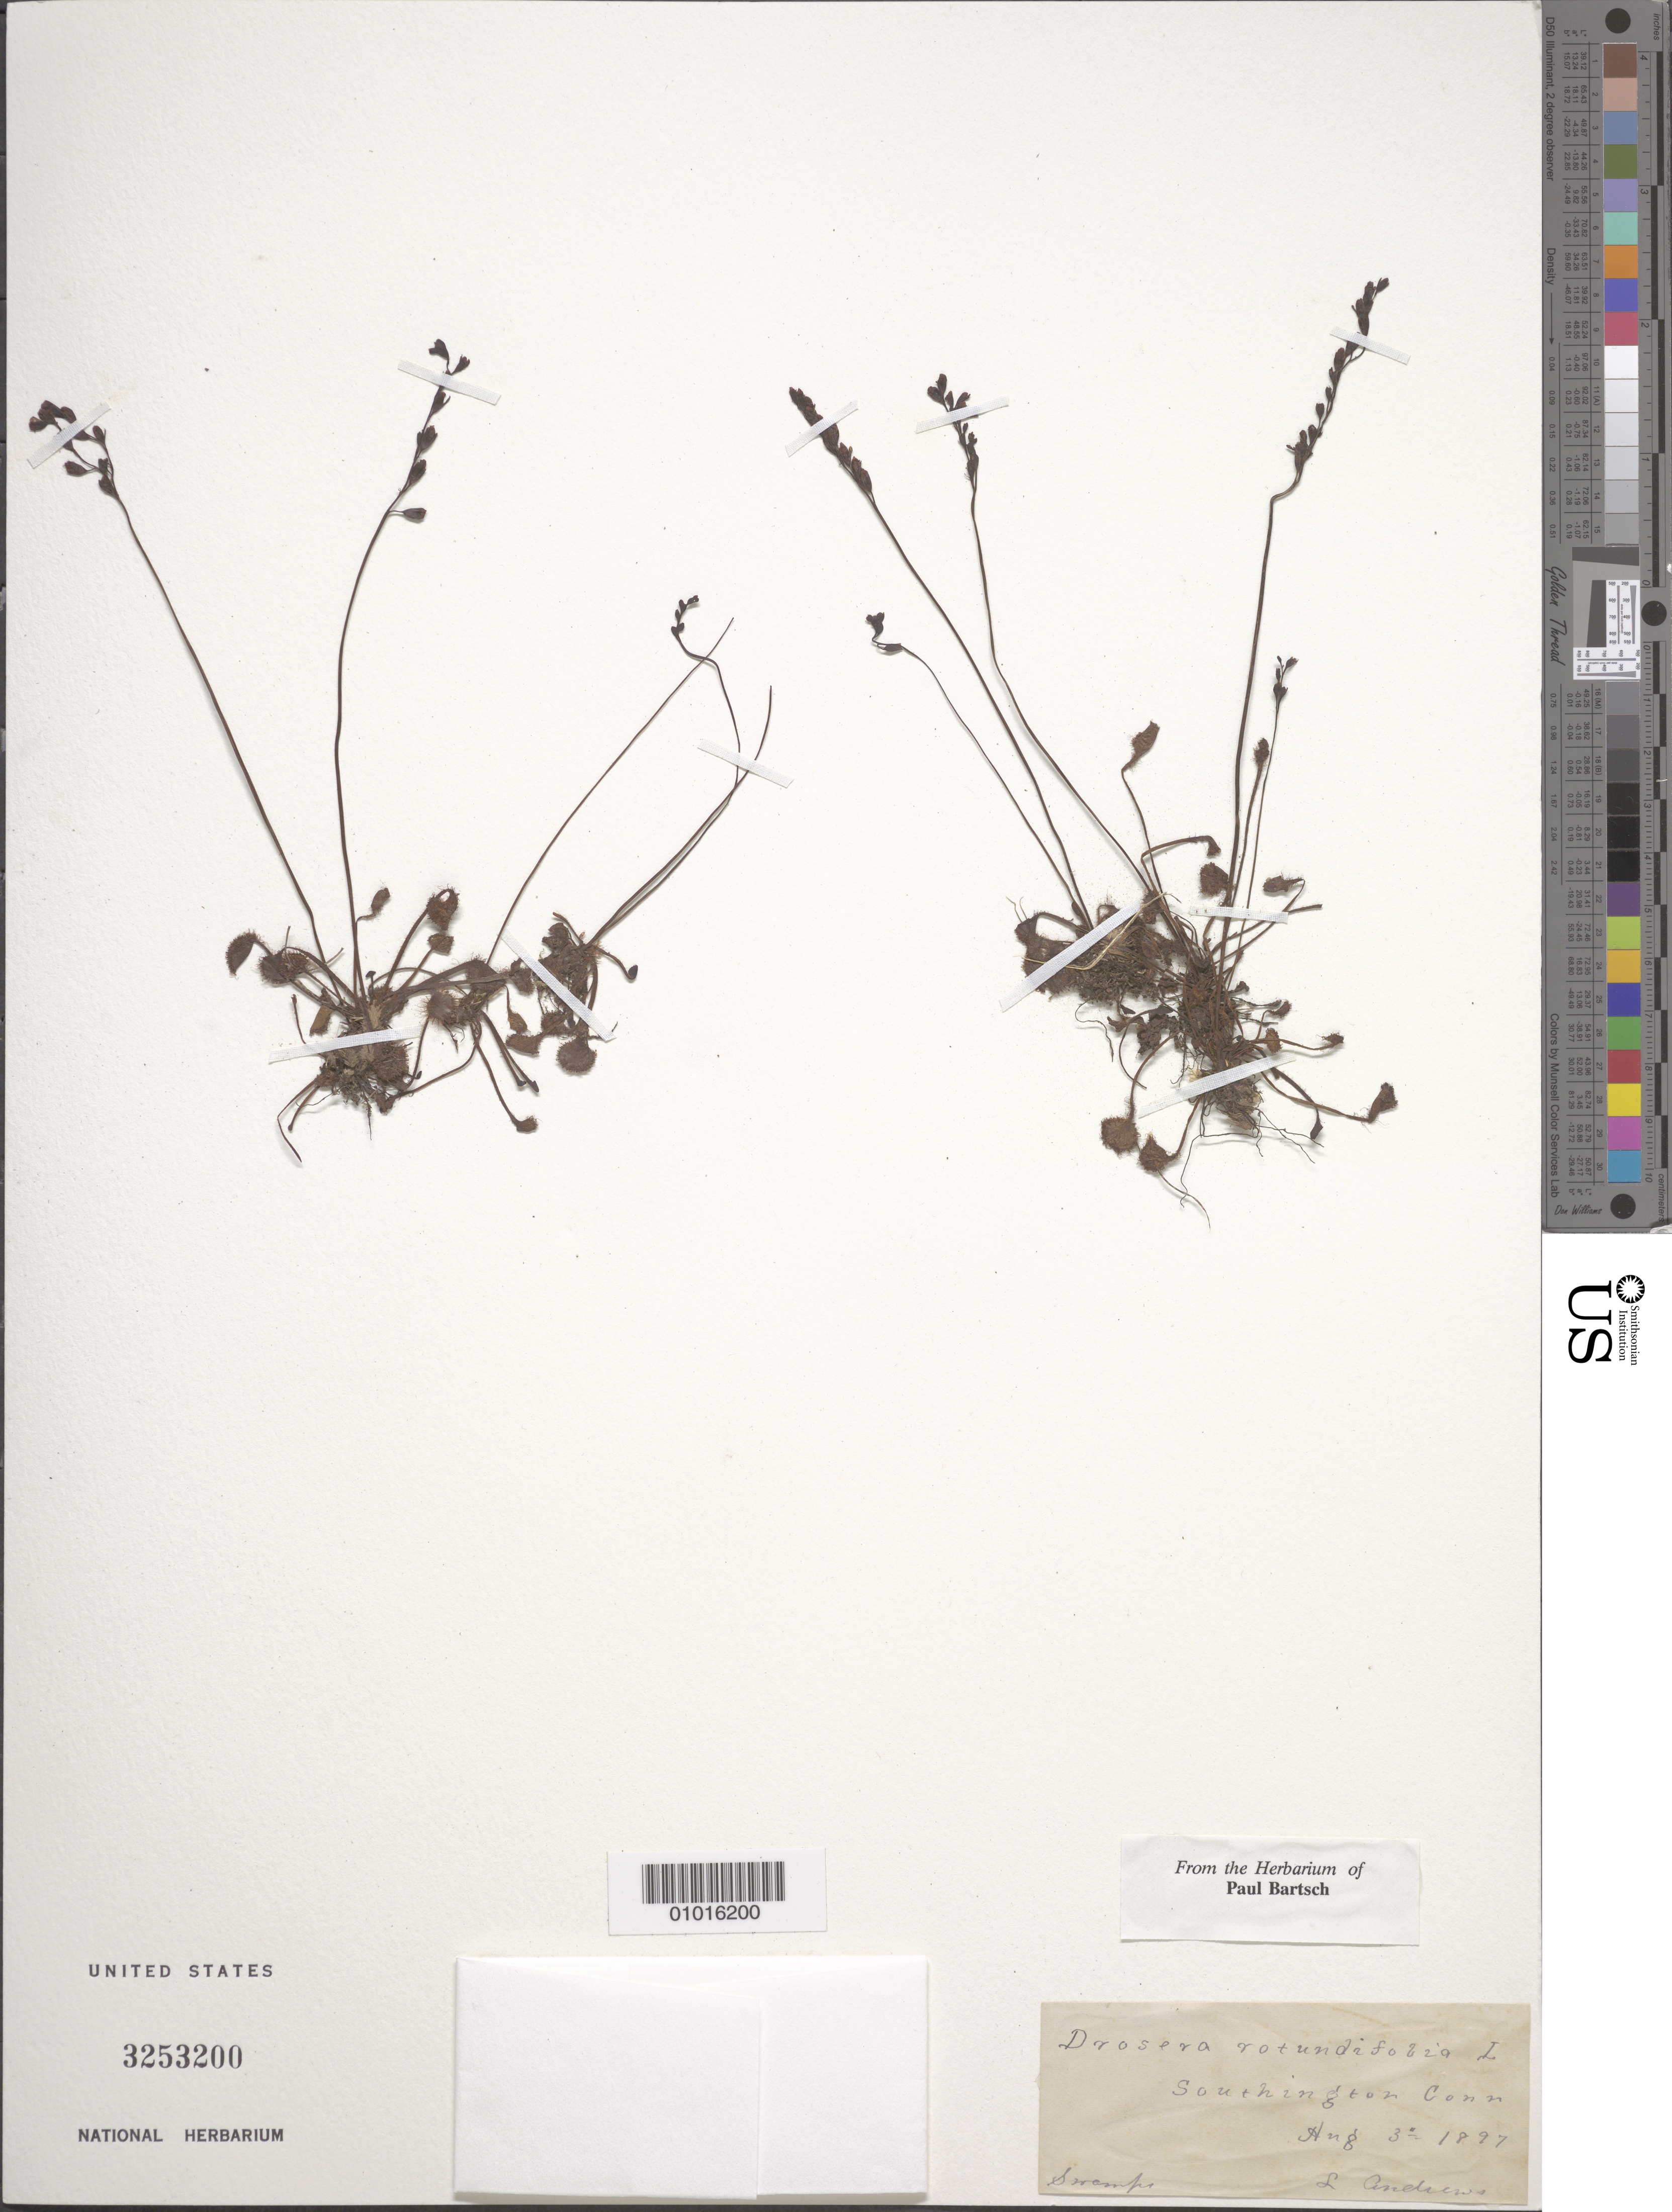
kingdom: Plantae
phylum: Tracheophyta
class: Magnoliopsida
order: Caryophyllales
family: Droseraceae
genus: Drosera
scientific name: Drosera rotundifolia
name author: L.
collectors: L. Andrews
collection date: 1897-08-03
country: United States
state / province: Connecticut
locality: Southington. Swamp.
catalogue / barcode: US 3253200